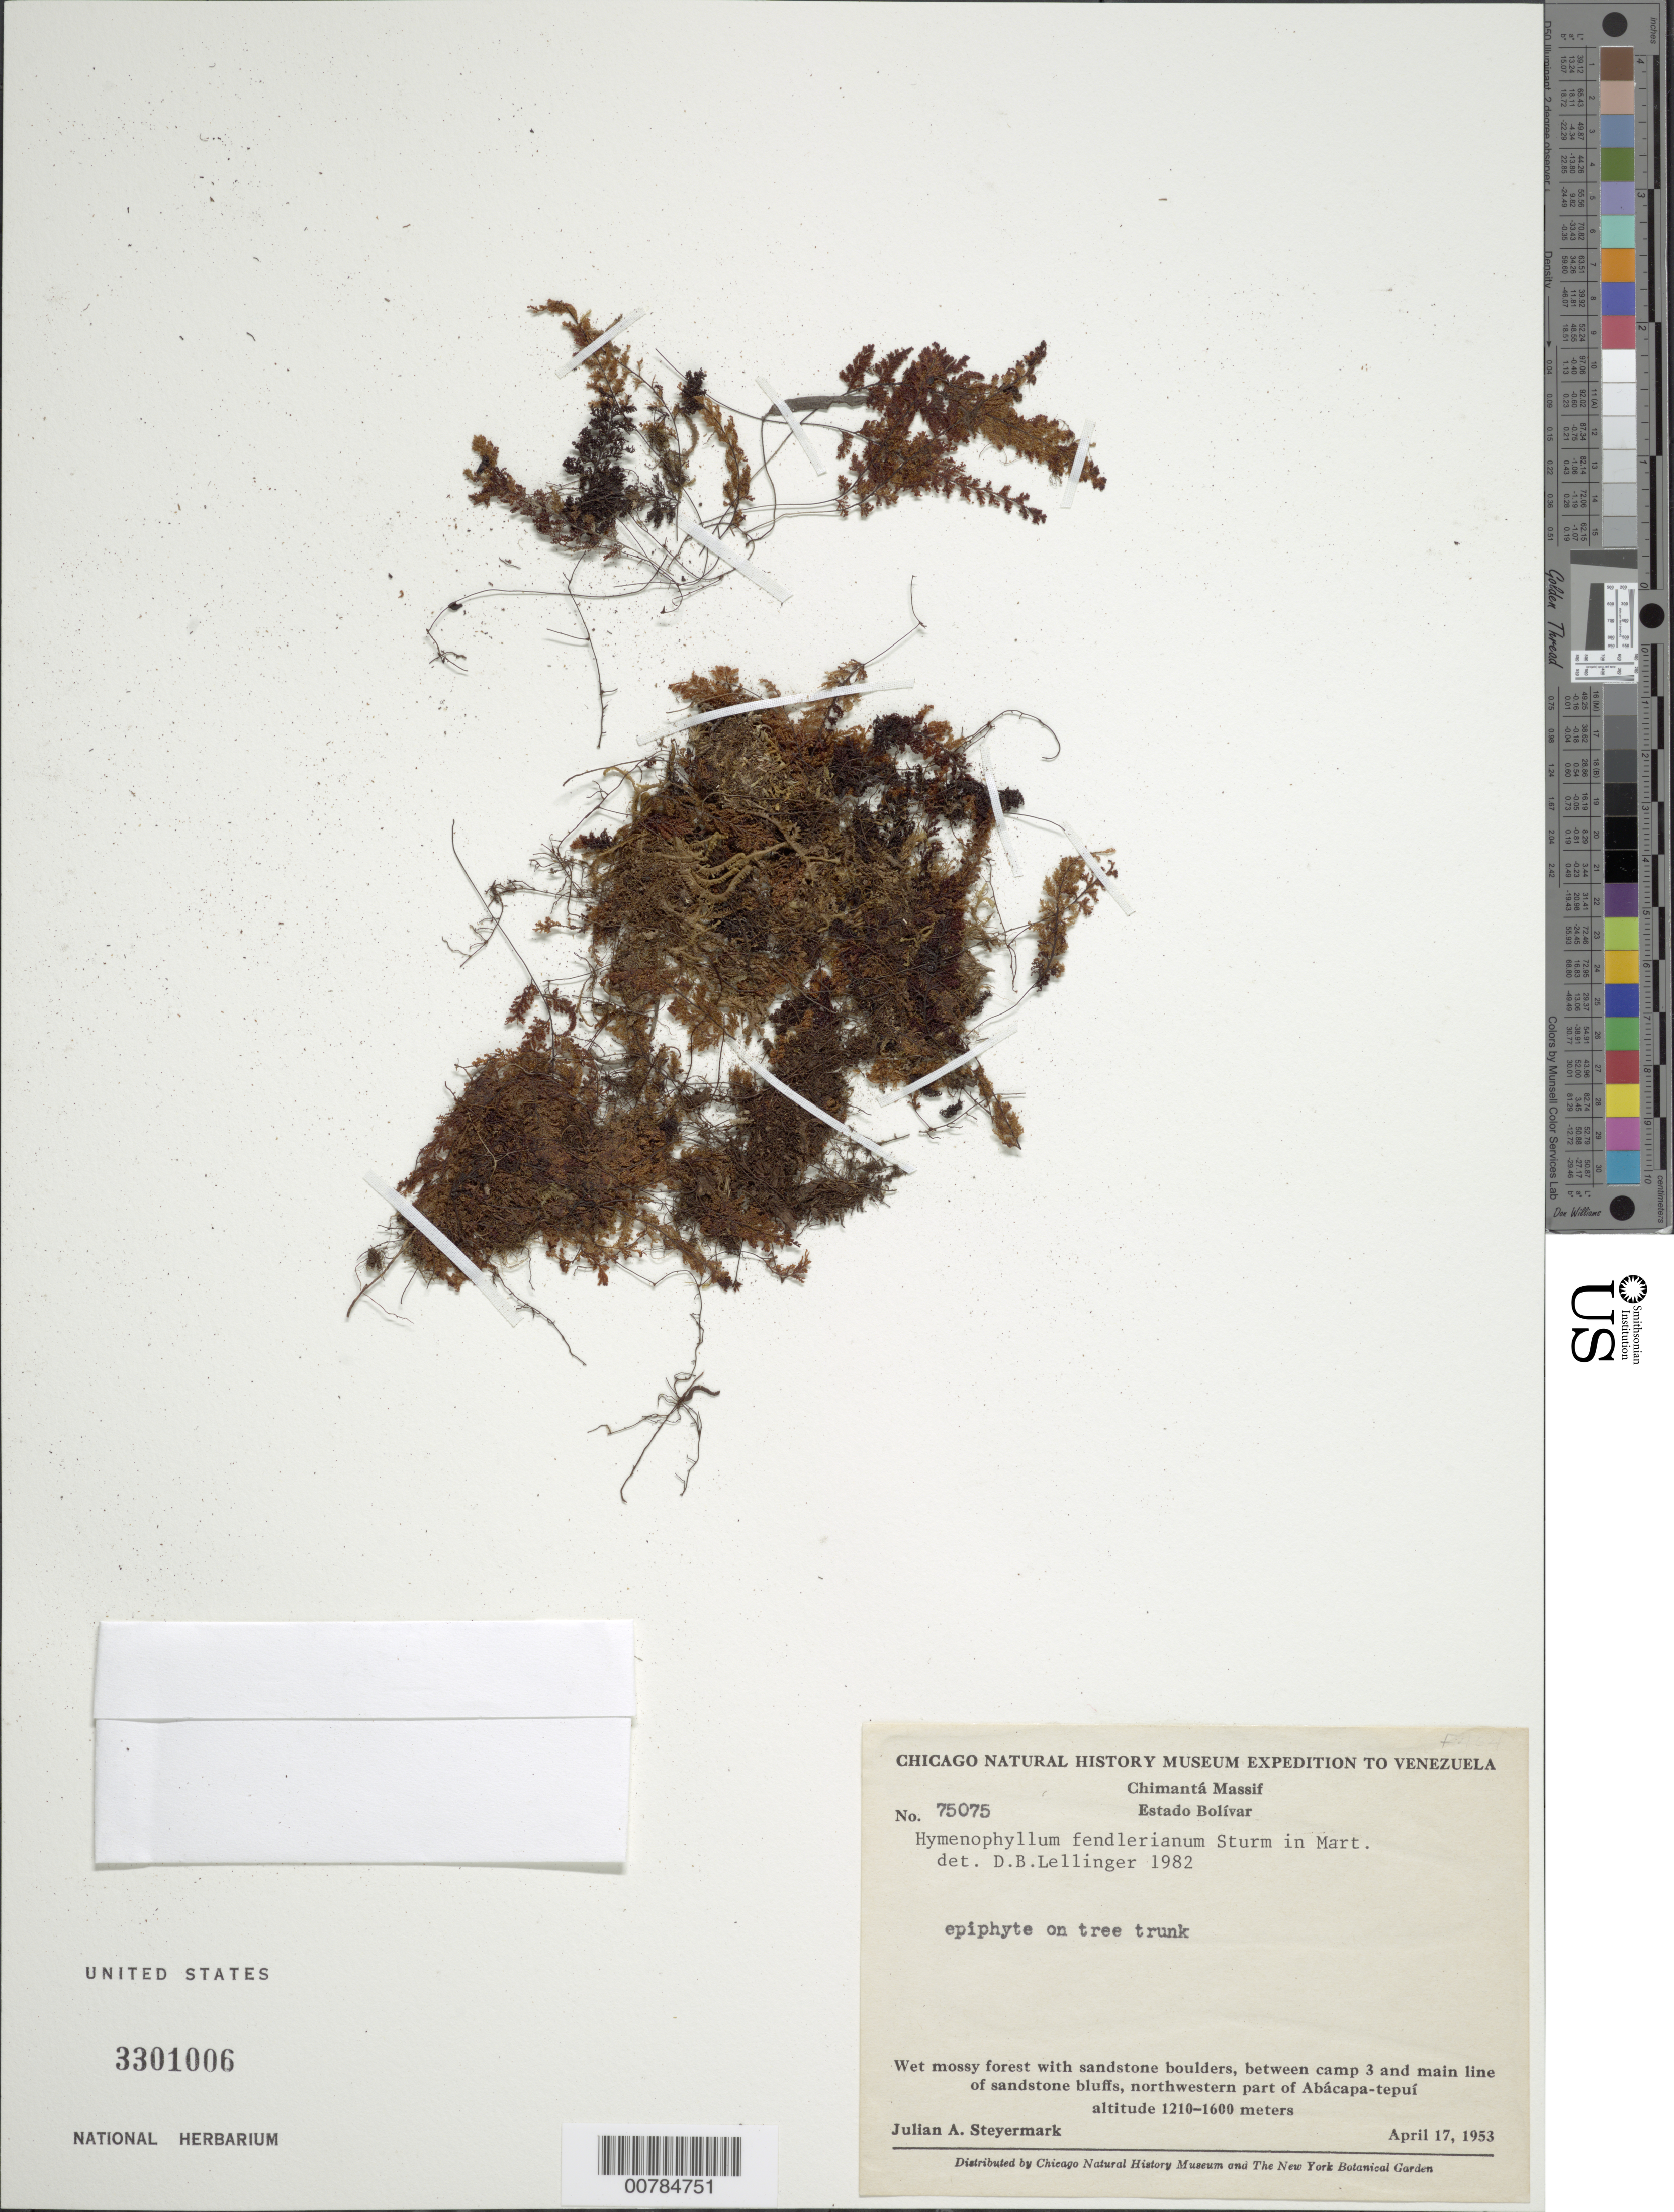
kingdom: Plantae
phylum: Tracheophyta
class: Polypodiopsida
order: Hymenophyllales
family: Hymenophyllaceae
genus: Hymenophyllum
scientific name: Hymenophyllum fendlerianum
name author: J.W. Sturm in Mart.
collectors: J. Steyermark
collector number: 75075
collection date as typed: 17-Apr-53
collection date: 1953-04-17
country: Venezuela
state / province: Bolívar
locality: Chimantá Massif, Abácapa-tepuí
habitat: Wet mossy forest with sandstone boulders; on tree trunk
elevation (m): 1210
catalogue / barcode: US 3301006